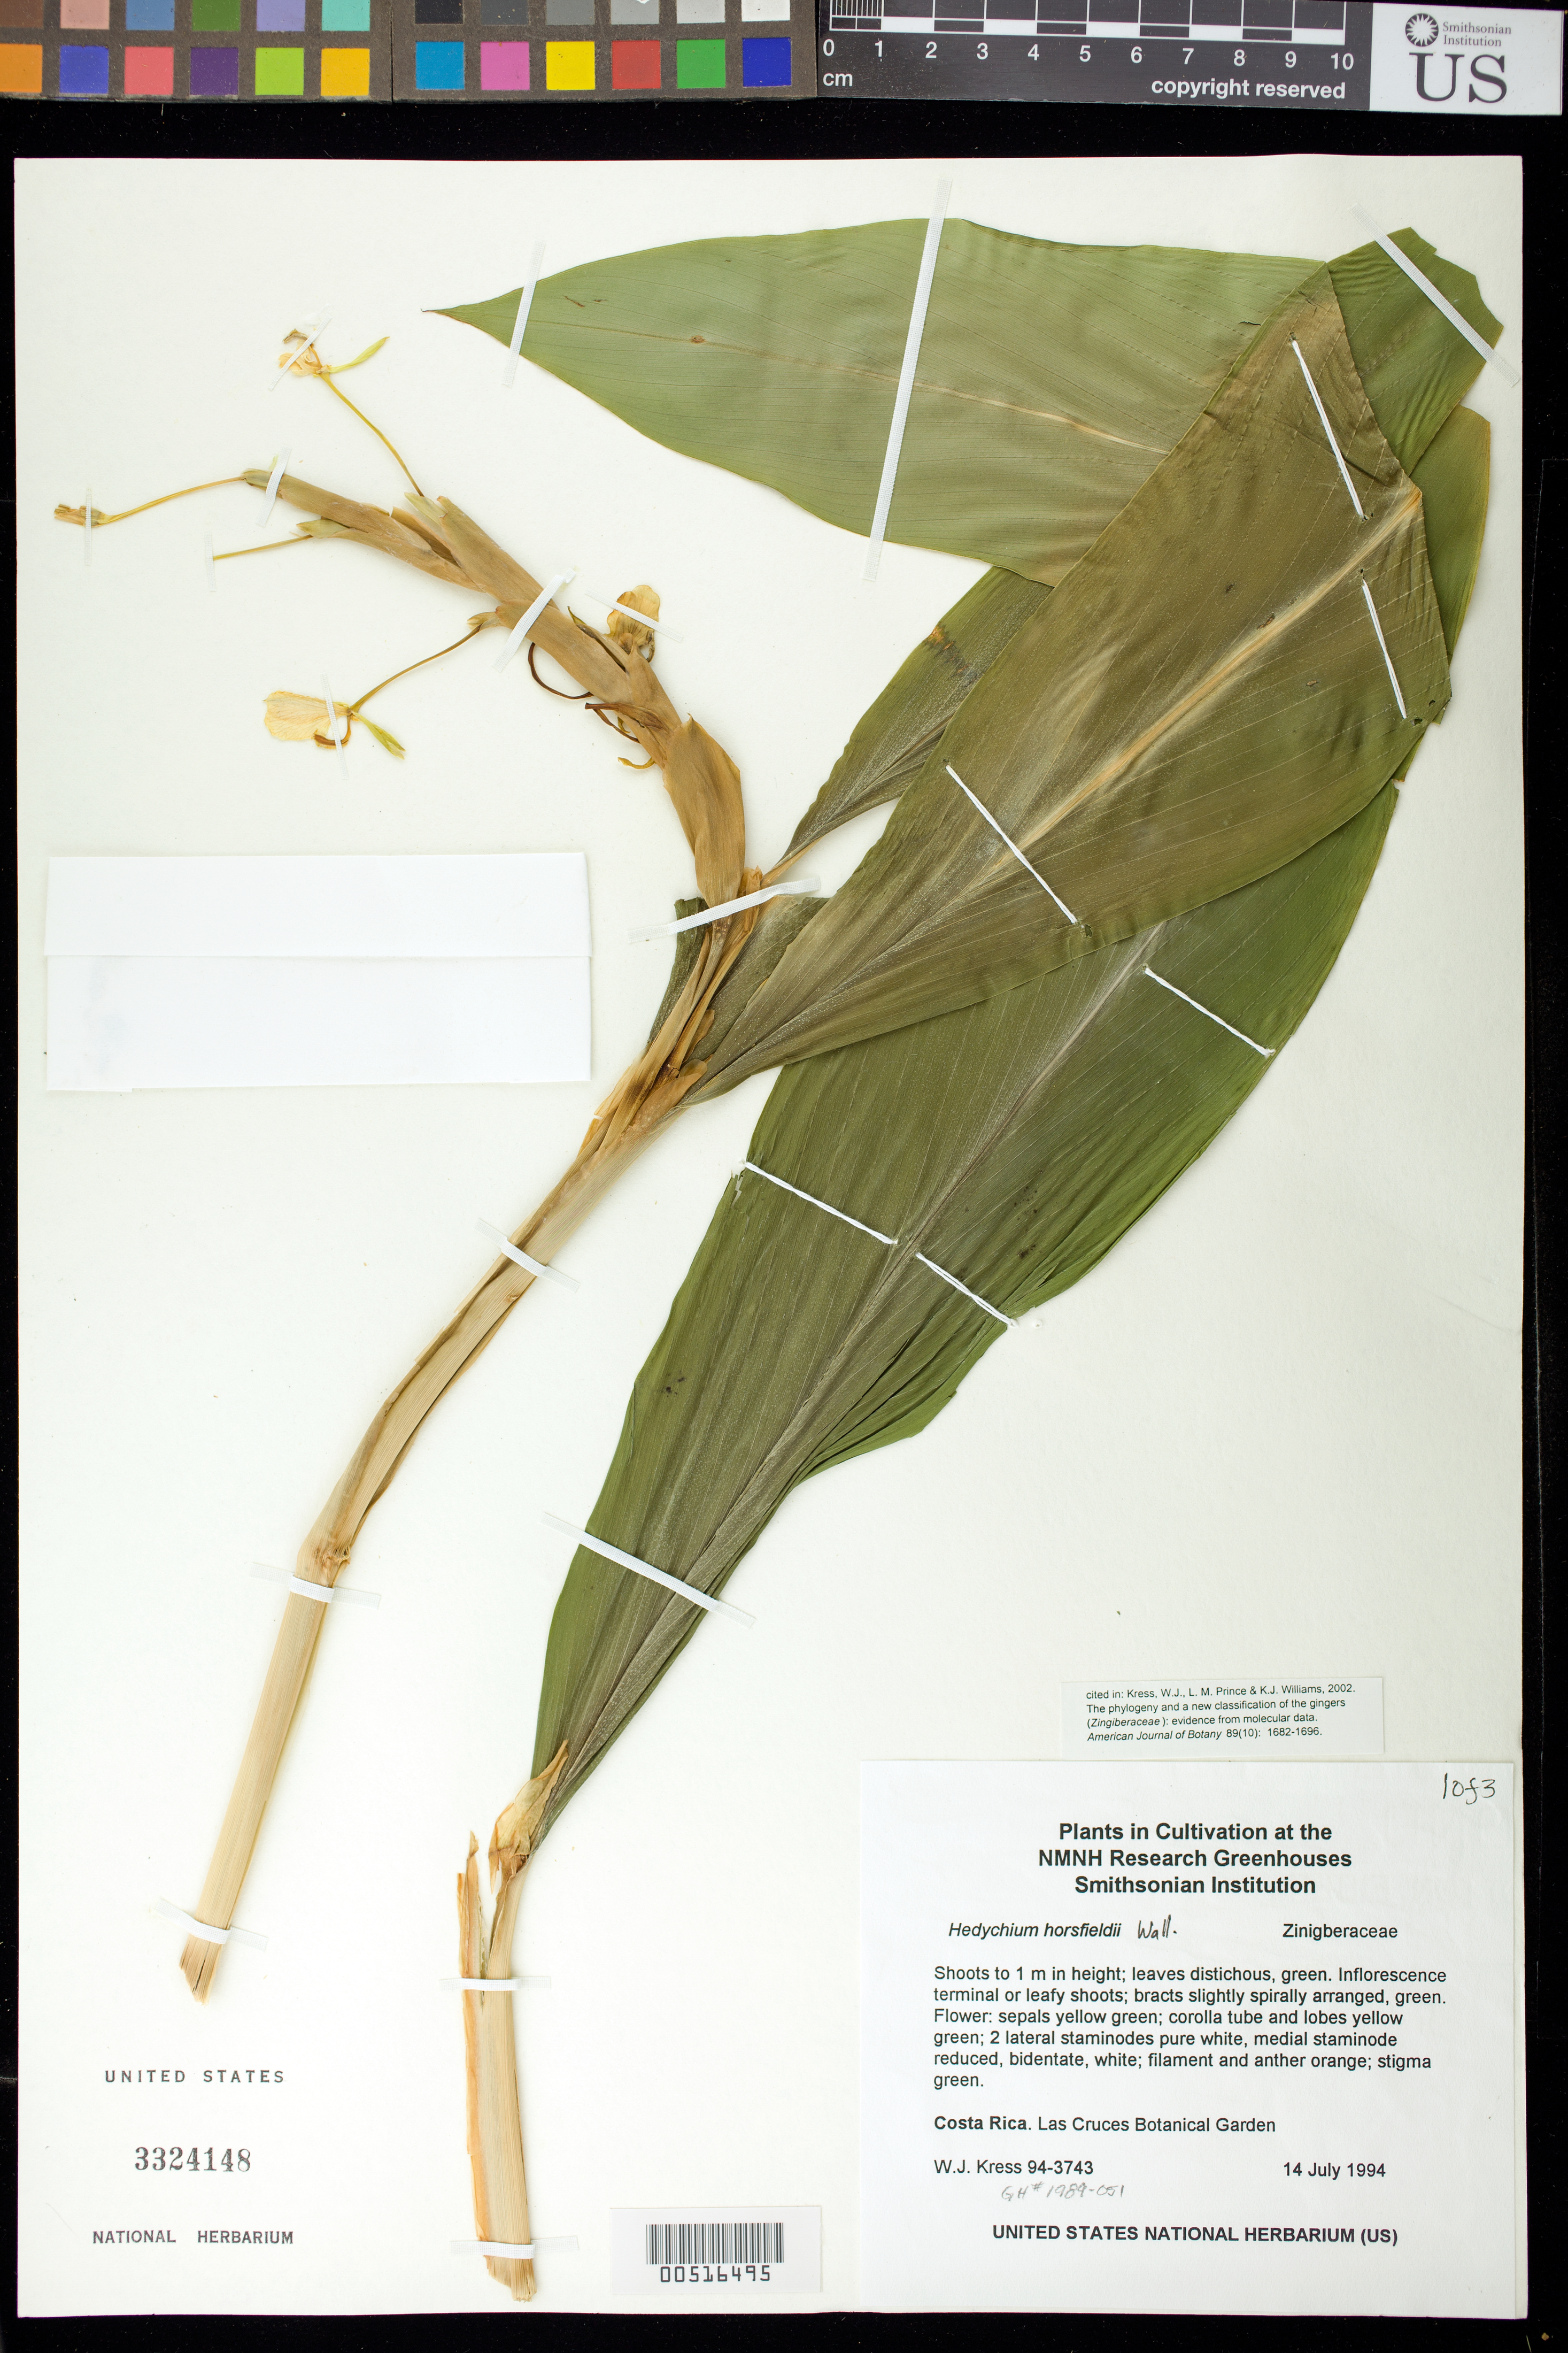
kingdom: Plantae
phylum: Tracheophyta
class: Liliopsida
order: Zingiberales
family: Zingiberaceae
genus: Hedychium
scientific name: Hedychium horsfieldii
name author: R. Br. ex Wall.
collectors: W. J. Kress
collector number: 94-3743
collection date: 1994-07-14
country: United States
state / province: Maryland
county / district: Prince George's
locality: NMNH Botany Research Greenhouses. Suitland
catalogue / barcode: US 3324148